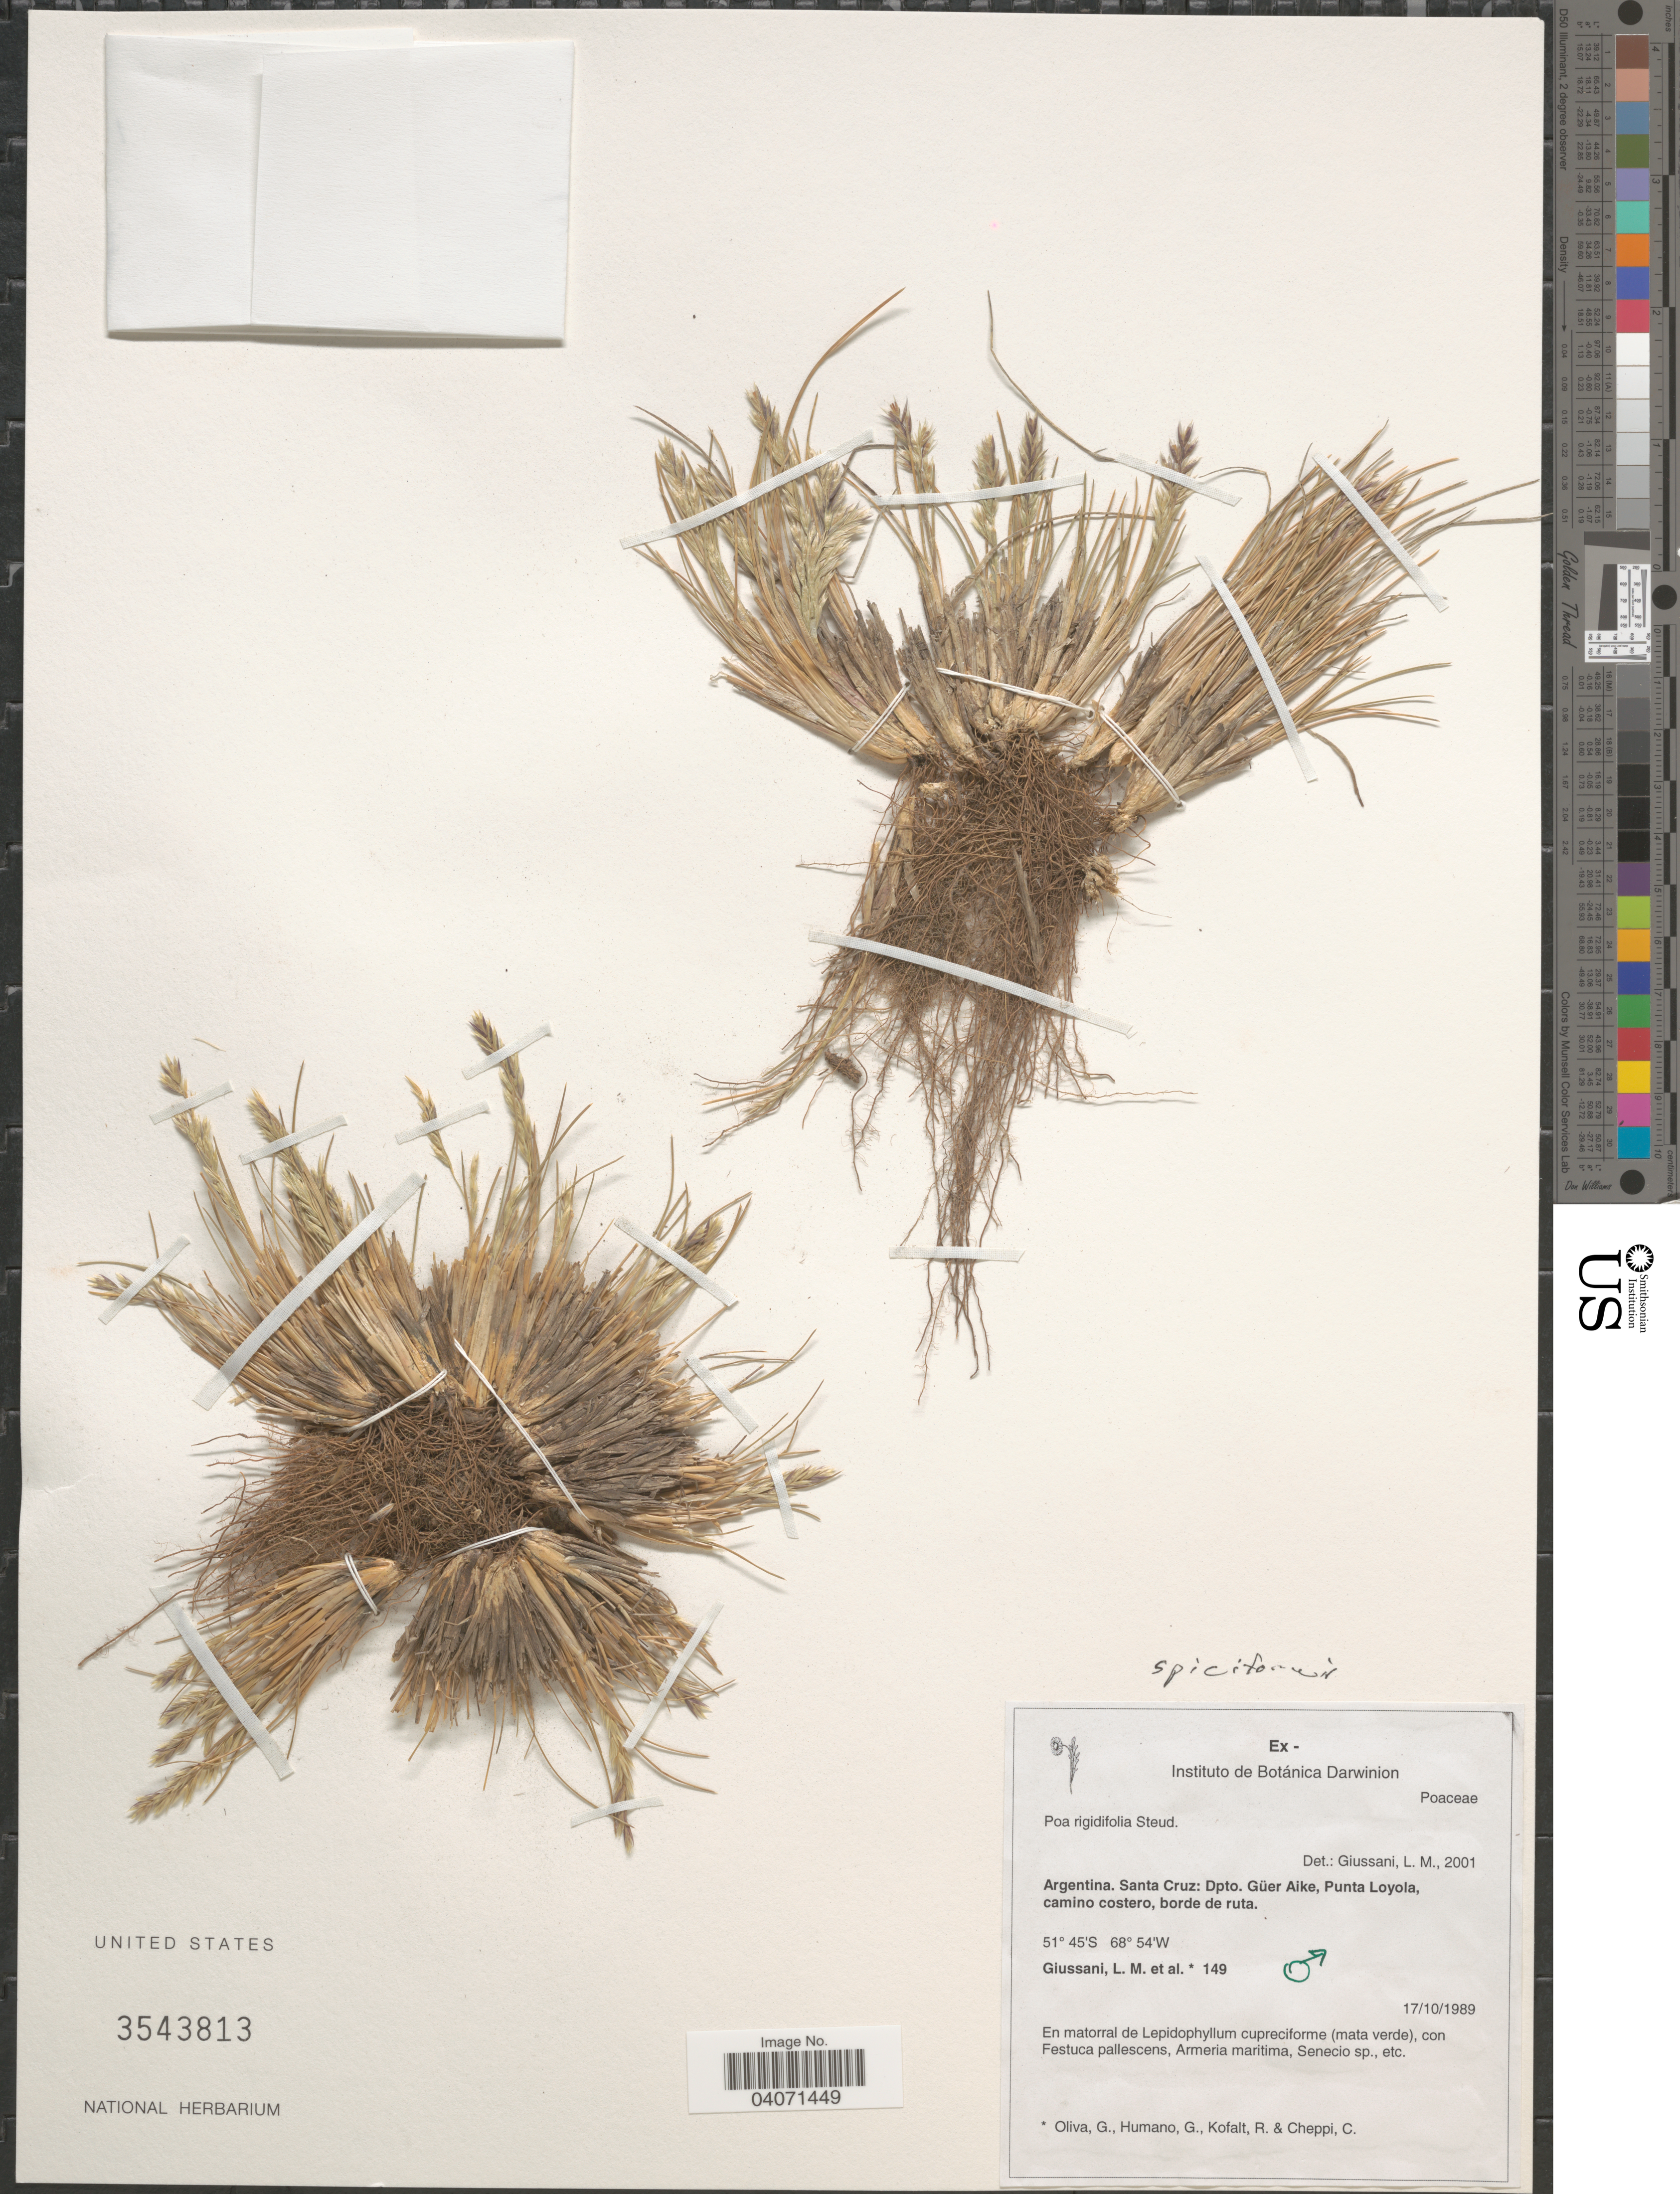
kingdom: Plantae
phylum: Tracheophyta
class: Liliopsida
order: Poales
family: Poaceae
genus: Poa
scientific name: Poa spiciformis var. spiciformis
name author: Steud.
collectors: L. Giussani, G. Oliva, G. Humano, R. Kofalt & C. Cheppi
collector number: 149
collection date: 1989-10-17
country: Argentina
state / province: Santa Cruz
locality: Dpto. Güer Aike, Punta Loyola, camino costero, borde de ruta.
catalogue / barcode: US 3543813